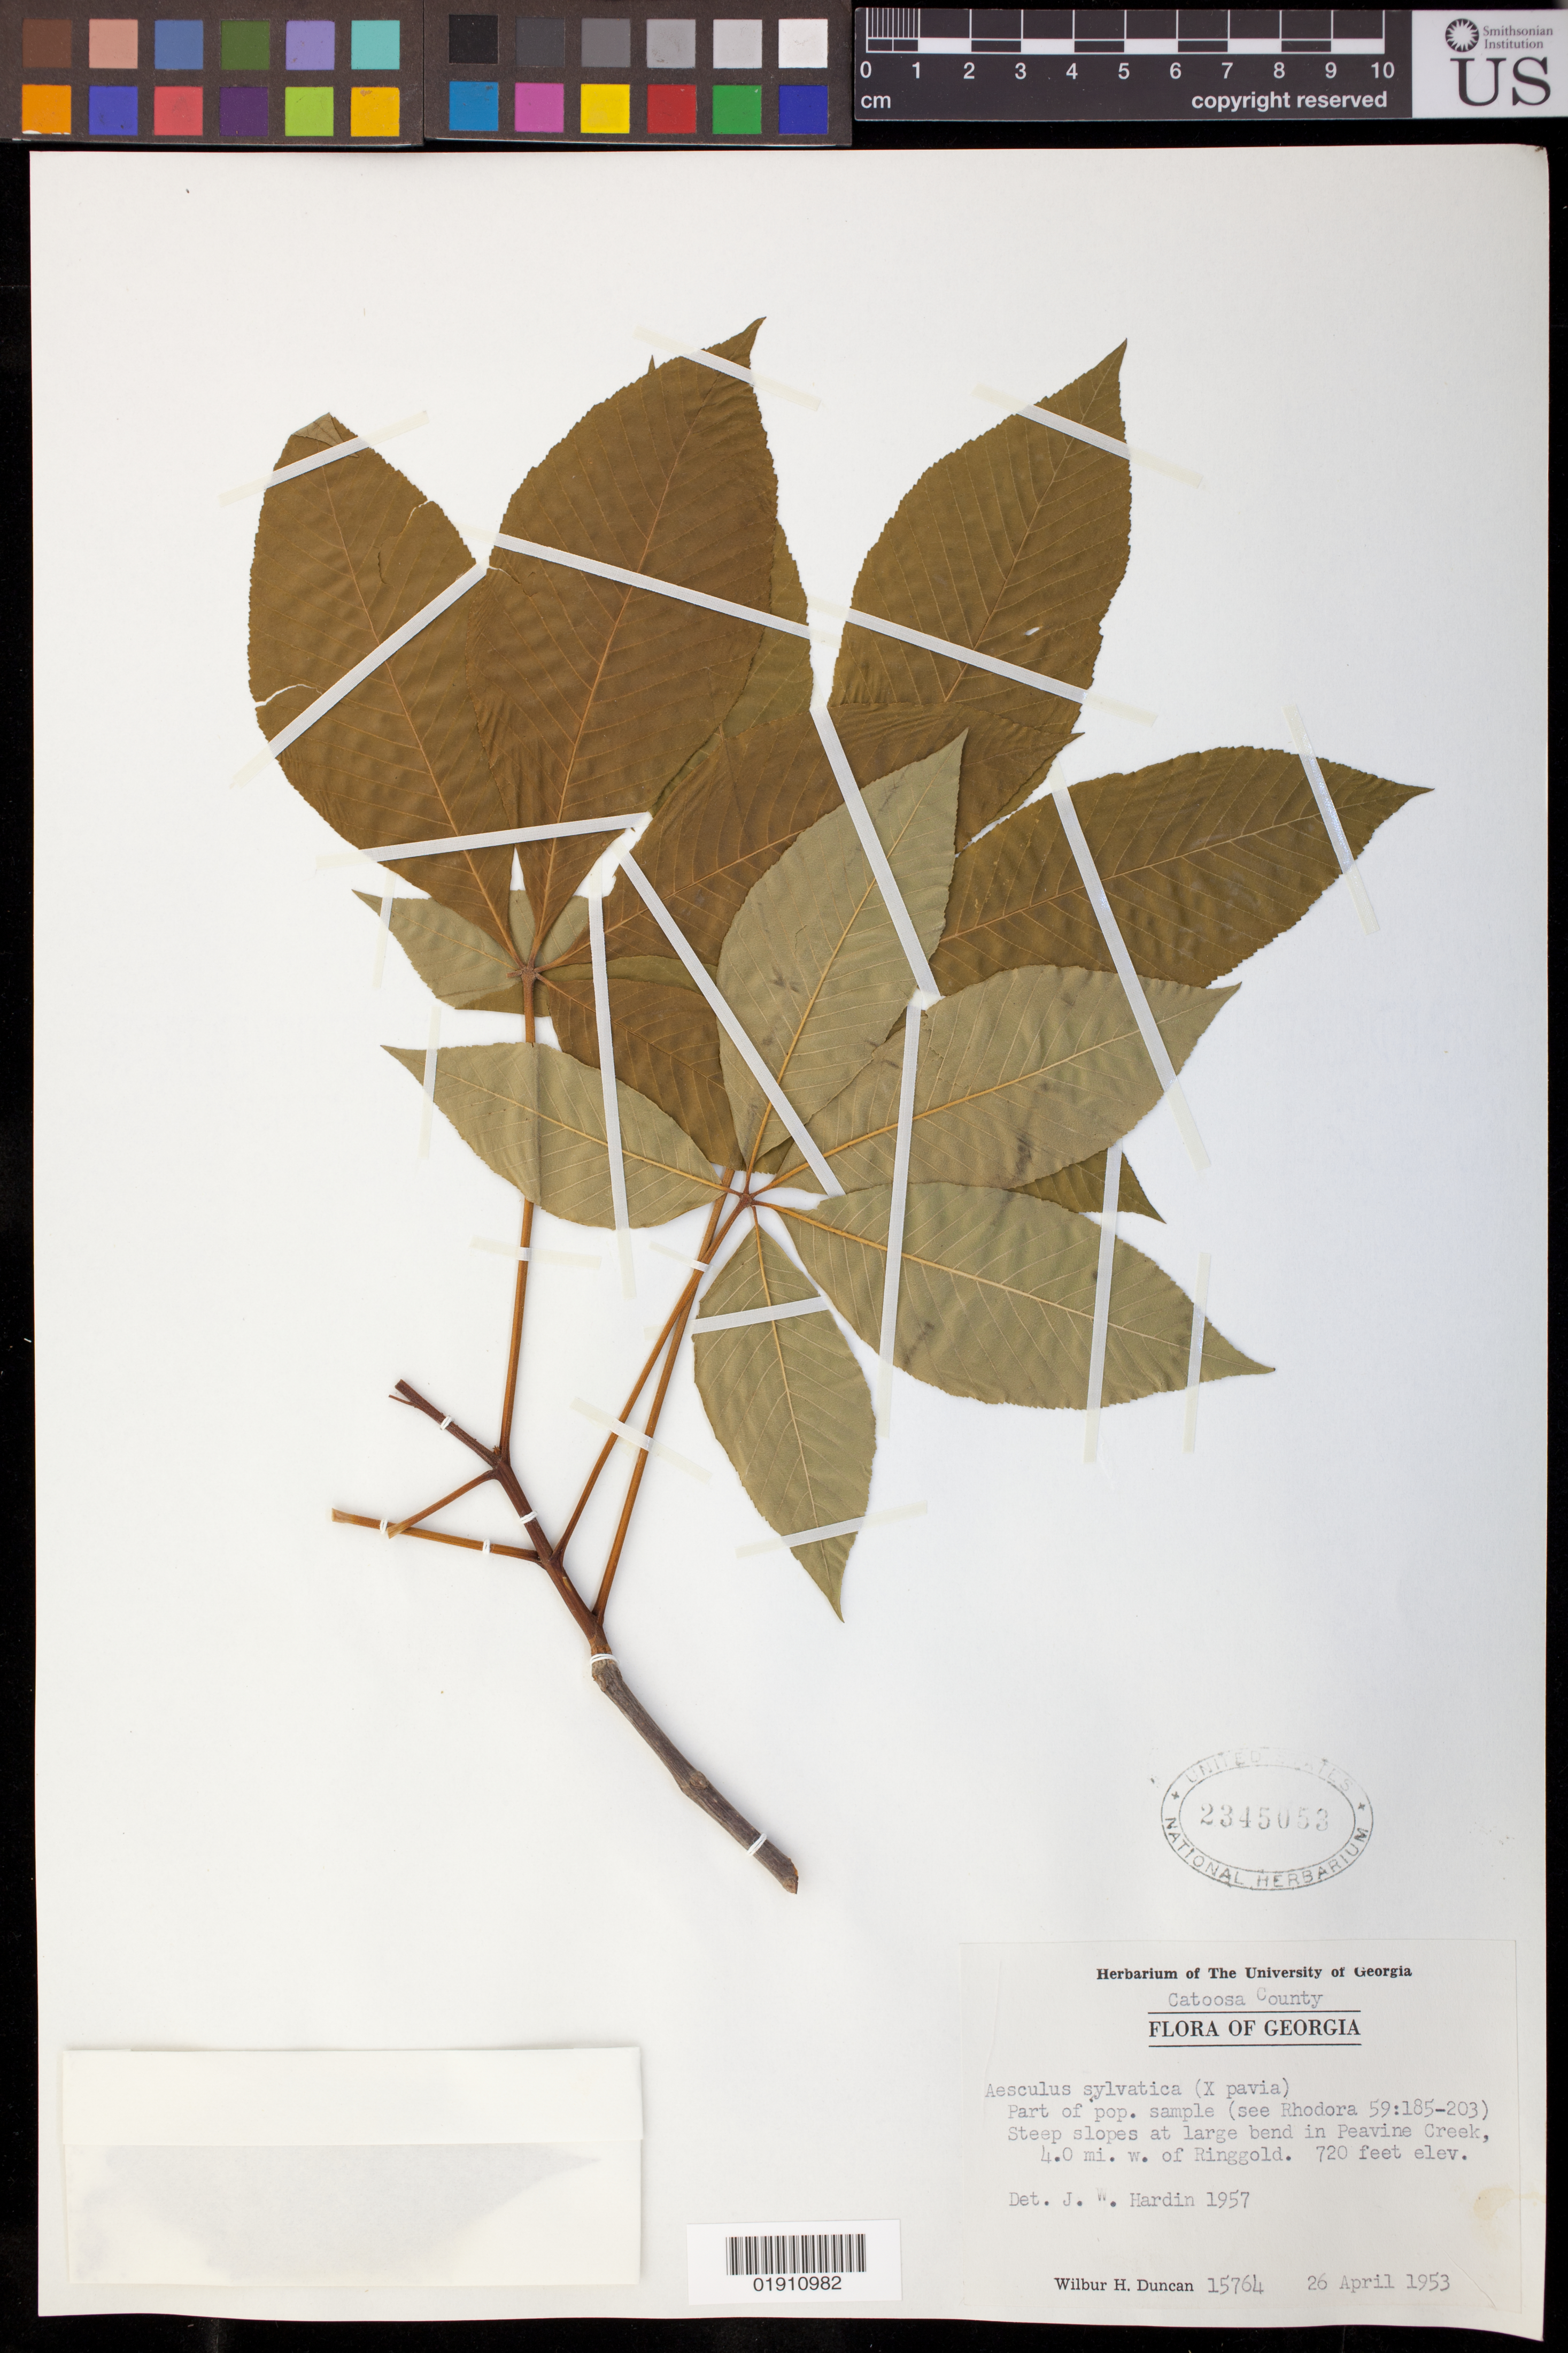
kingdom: Plantae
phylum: Tracheophyta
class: Magnoliopsida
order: Sapindales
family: Sapindaceae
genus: Aesculus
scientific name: Aesculus sylvatica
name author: W. Bartram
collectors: W. H. Duncan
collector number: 15764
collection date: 1953-04-26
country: United States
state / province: Georgia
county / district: Catoosa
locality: Steep slopes at large bend in Peavine Creek, 4.0 mi. w. of Ringgold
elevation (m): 219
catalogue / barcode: US 2345053